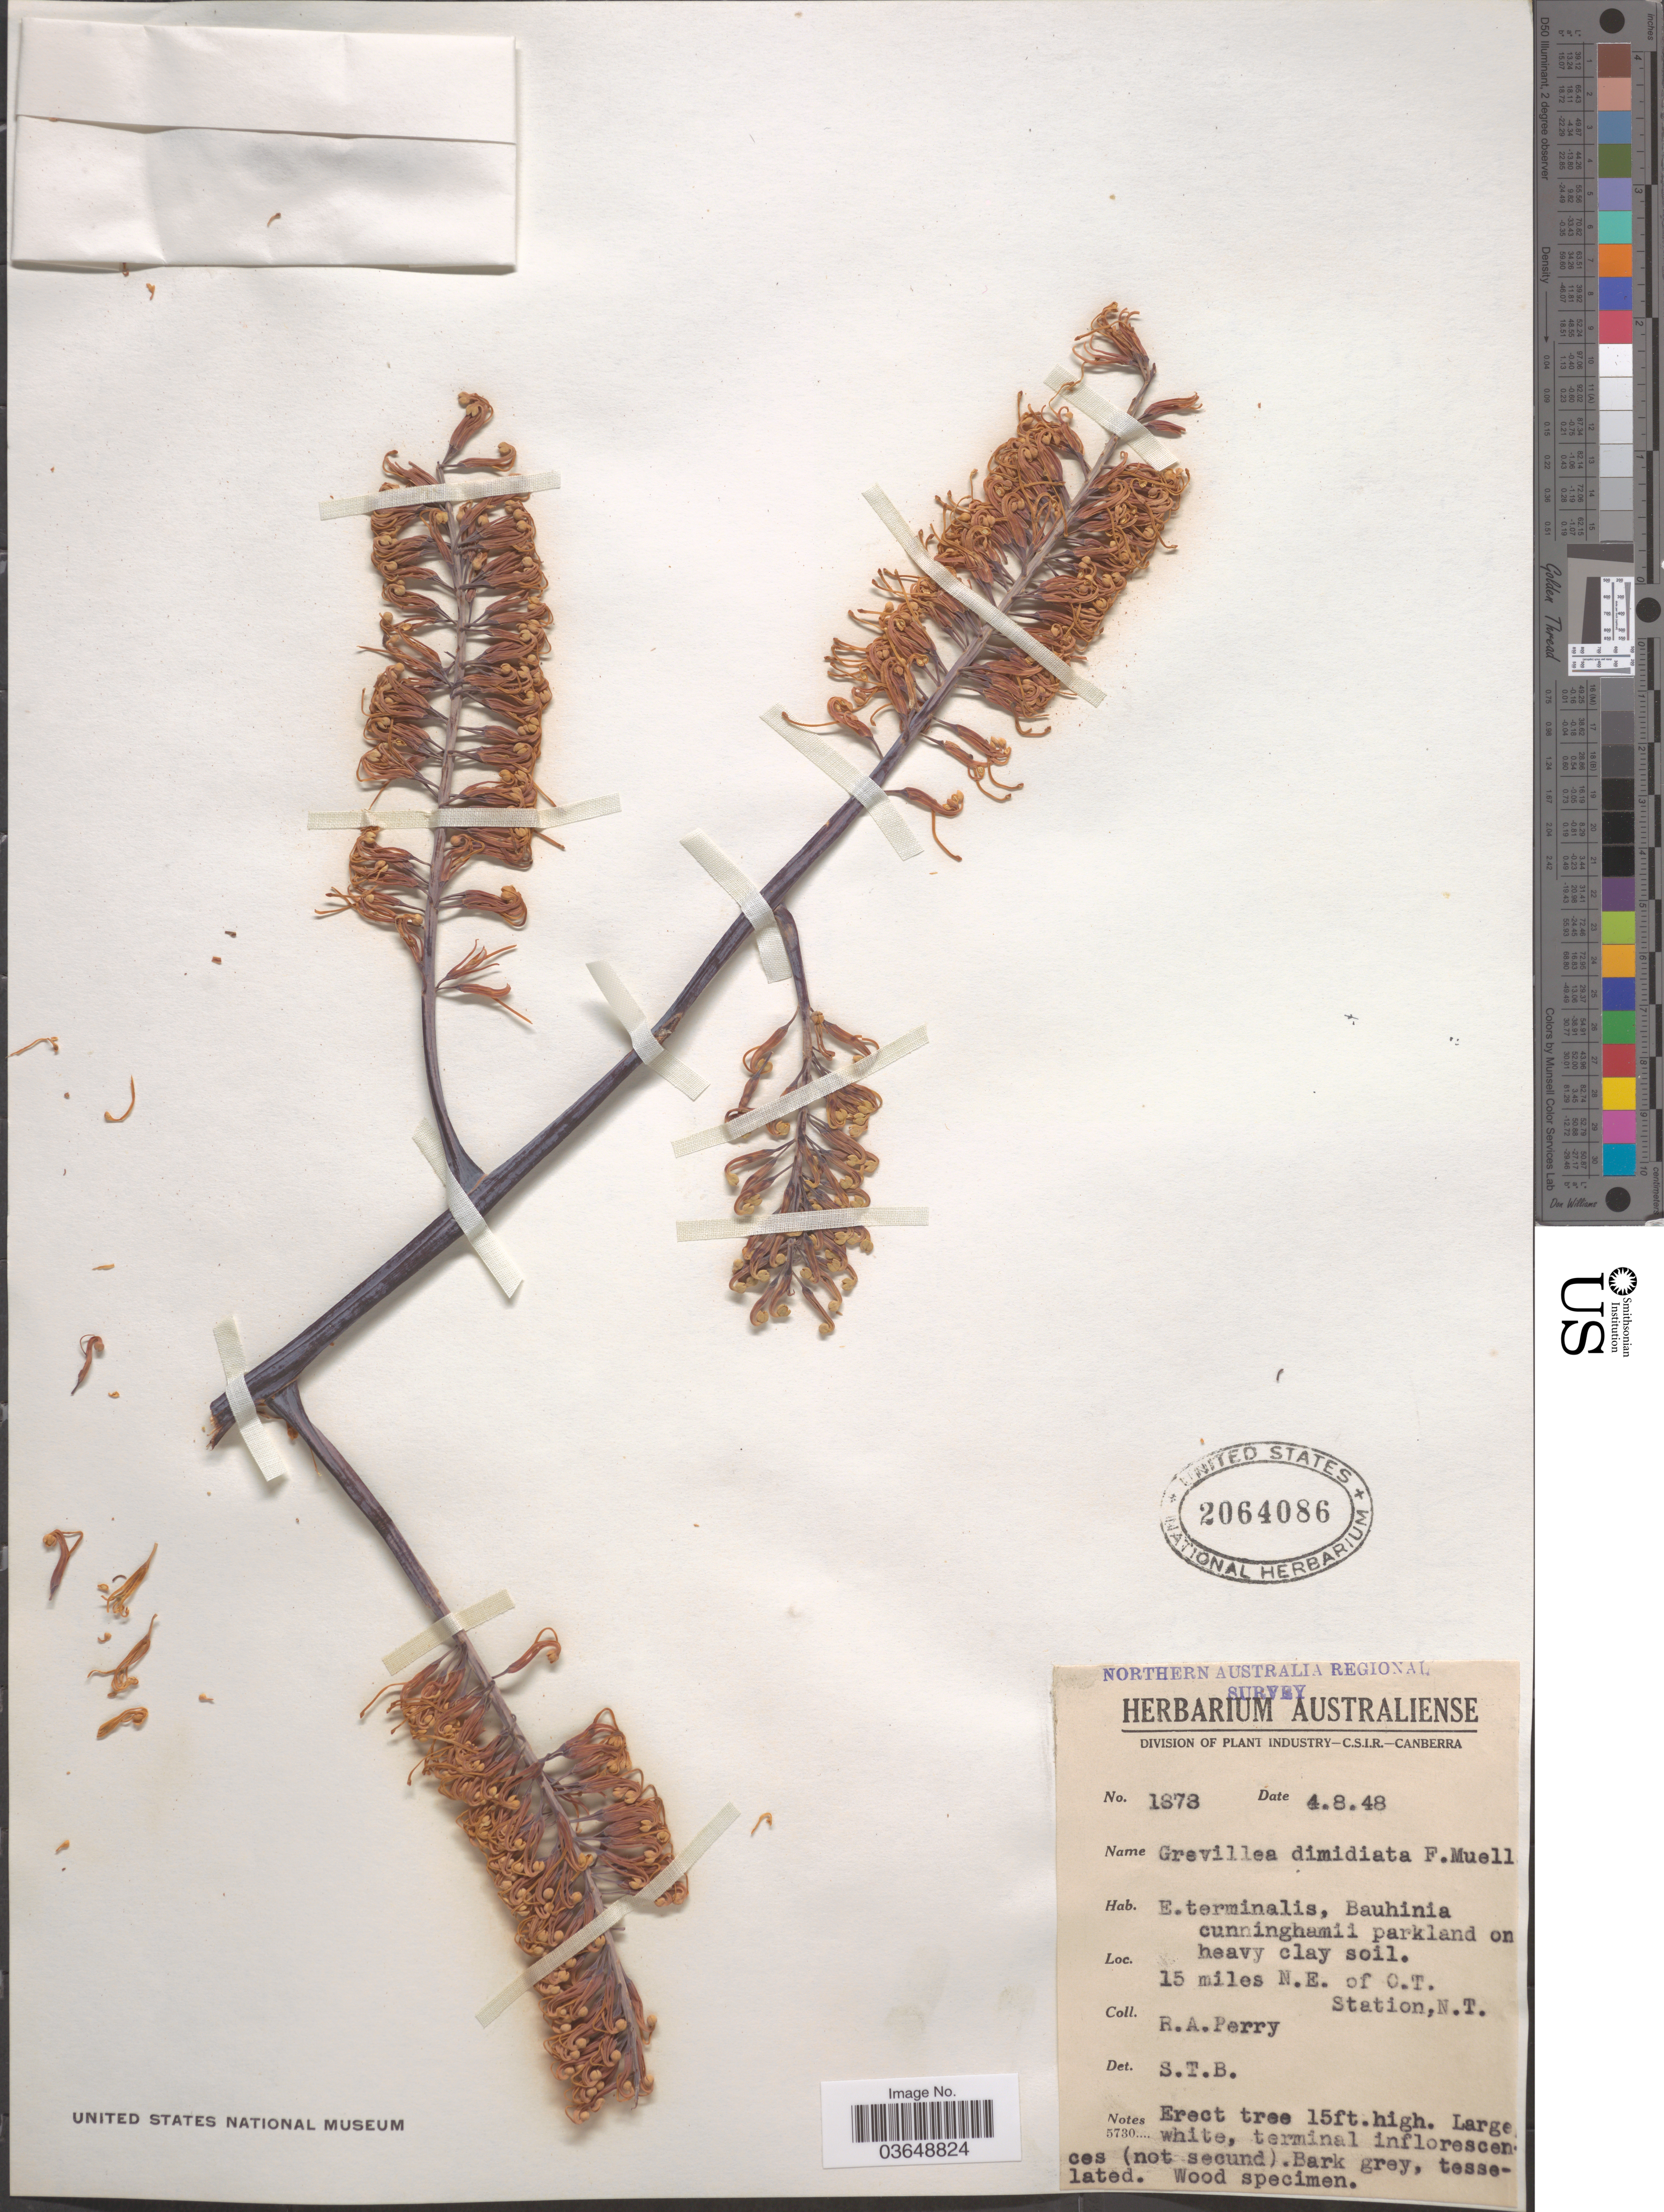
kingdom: Plantae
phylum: Tracheophyta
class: Magnoliopsida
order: Proteales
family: Proteaceae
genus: Grevillea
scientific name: Grevillea dimidiata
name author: F. Muell.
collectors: Perry, R. A.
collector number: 1878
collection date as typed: Transcribed d/m/y: 4/8/48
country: Australia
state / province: Northern Territory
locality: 15 miles N.E. of O.T. Station.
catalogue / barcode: US 2064086